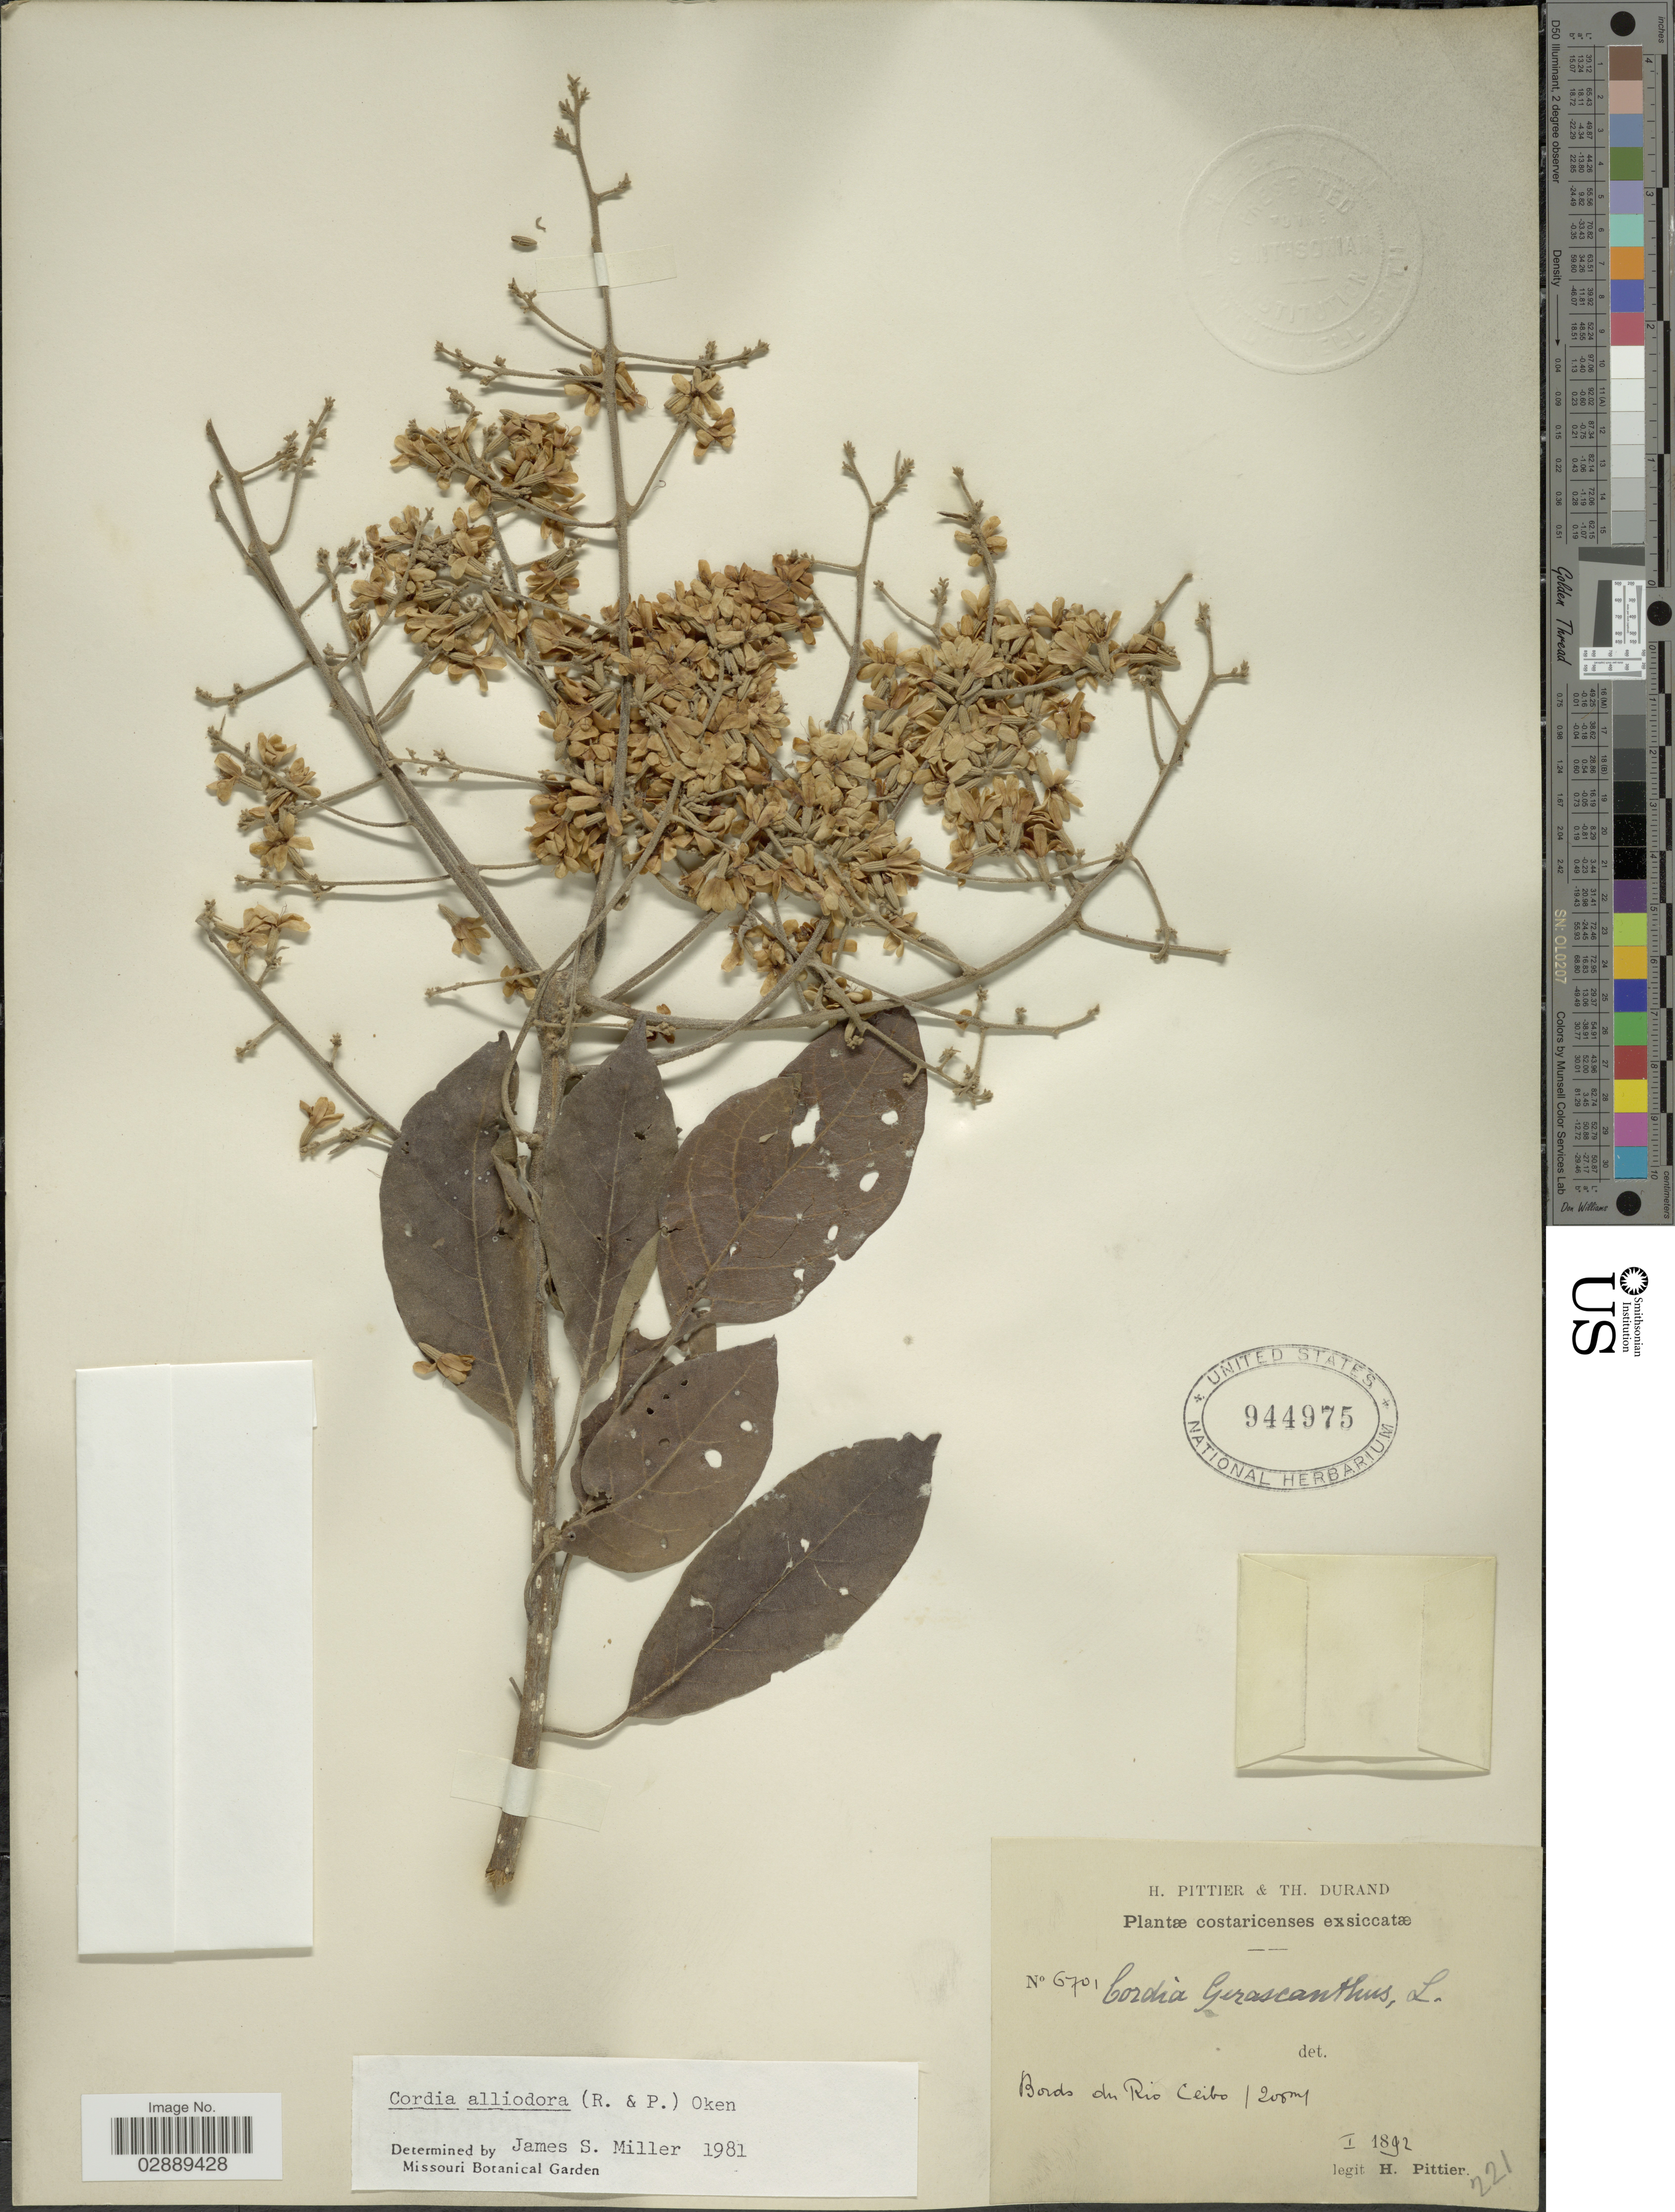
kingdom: Plantae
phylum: Tracheophyta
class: Magnoliopsida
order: Boraginales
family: Cordiaceae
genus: Cordia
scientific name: Cordia alliodora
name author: (Ruiz & Pav.) Oken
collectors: H. F. Pittier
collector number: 221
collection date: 1892-01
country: Costa Rica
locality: Bords du Rio Ceibo.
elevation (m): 1200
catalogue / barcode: US 944975